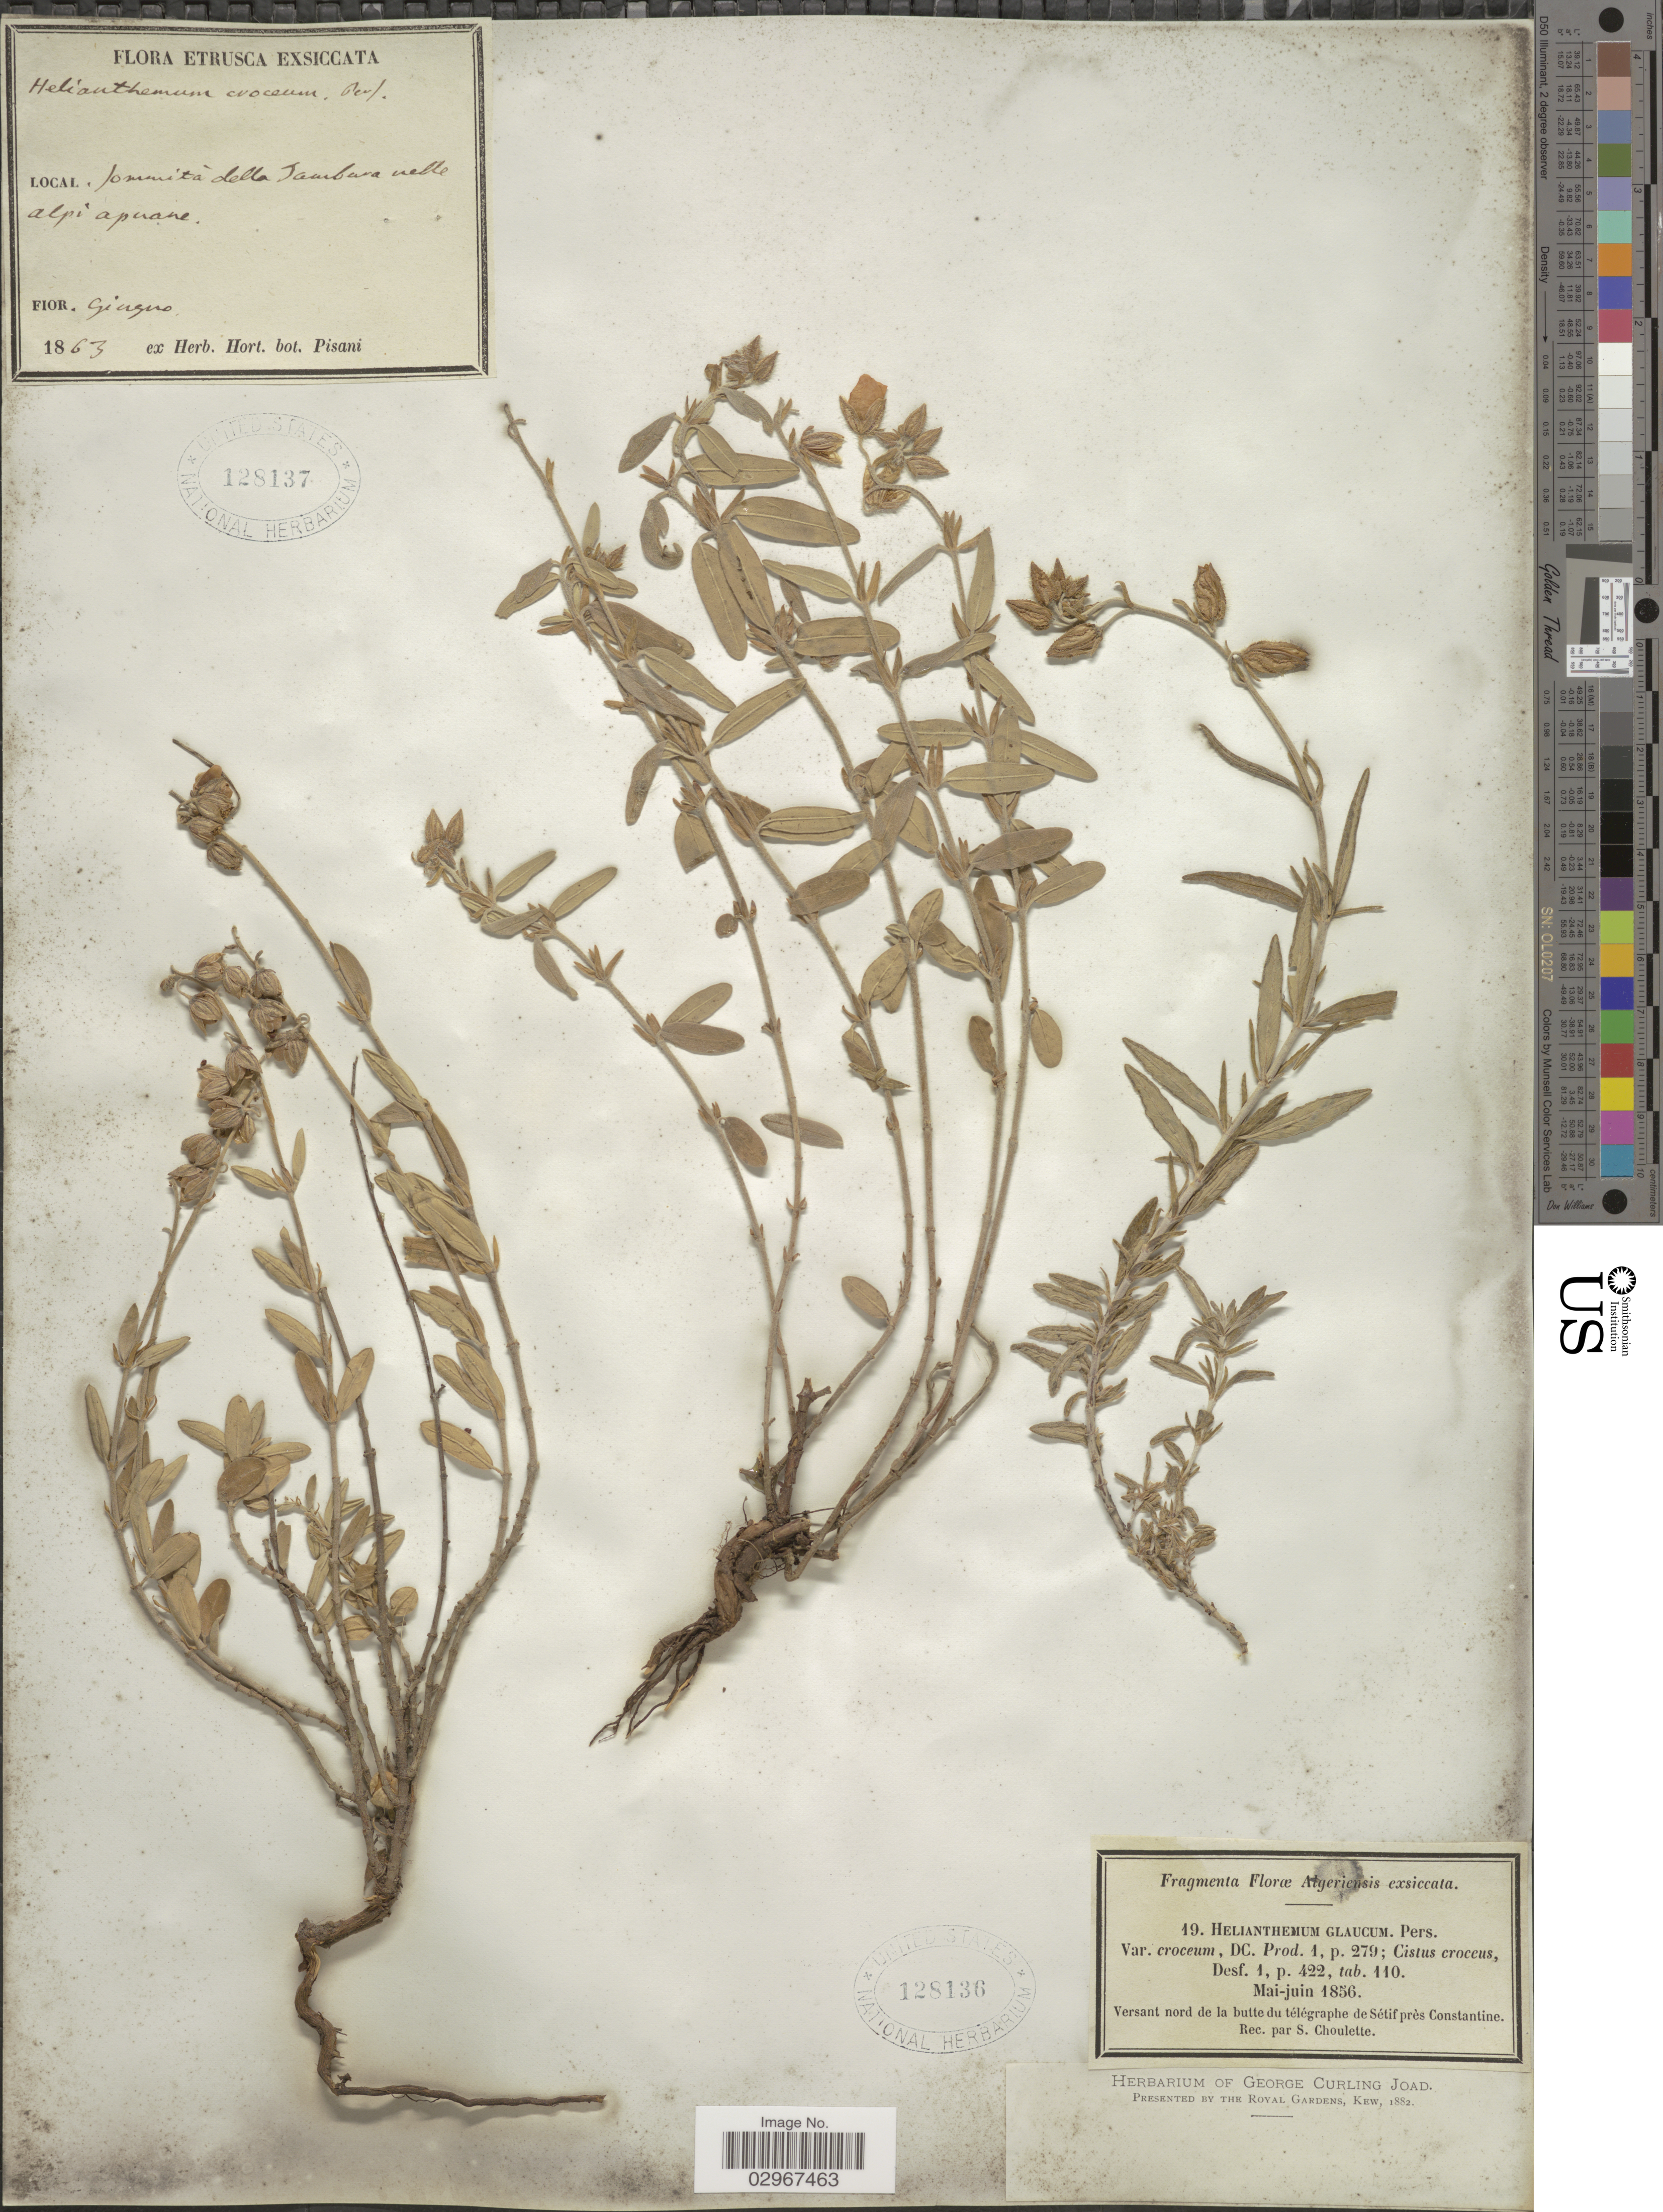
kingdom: Plantae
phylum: Tracheophyta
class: Magnoliopsida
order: Malvales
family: Cistaceae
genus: Helianthemum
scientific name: Helianthemum glaucum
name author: Pers.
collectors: S. Choulette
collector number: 19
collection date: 1856-05/1856-06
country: Algeria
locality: Algeriensis. Versant nord de la butte du télégraphe de Sétif près Constantine.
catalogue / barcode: US 128136-2